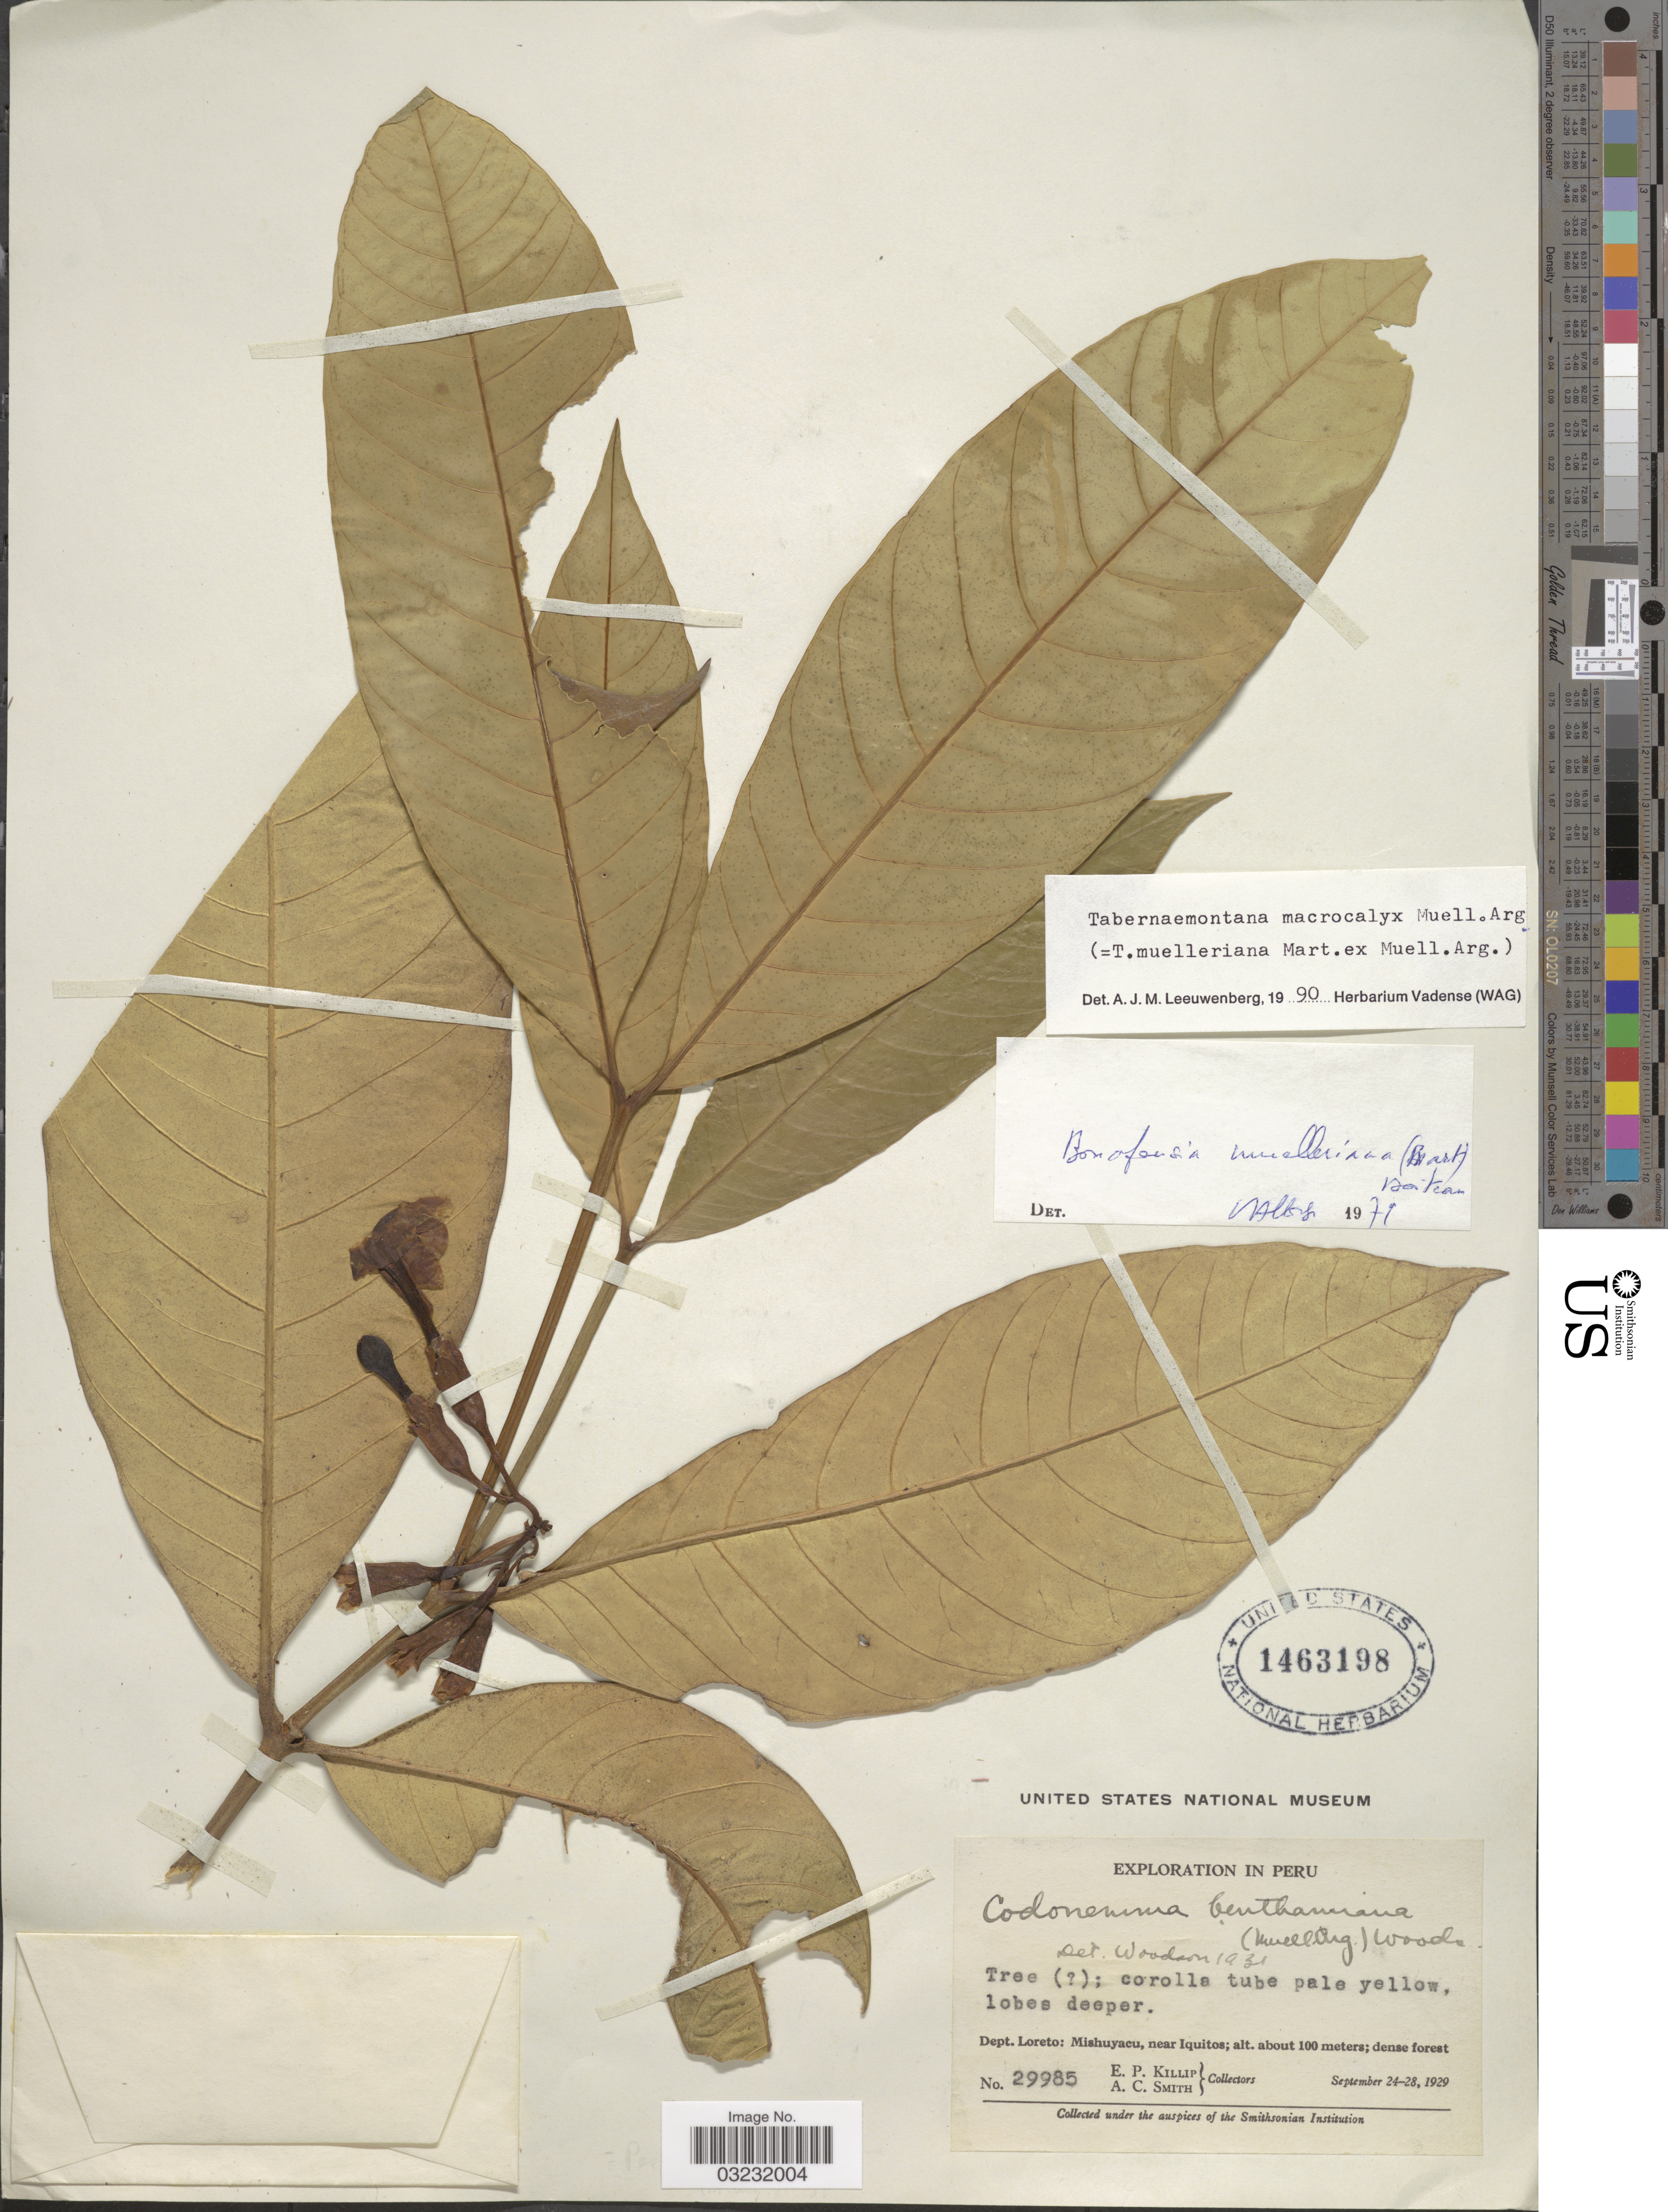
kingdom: Plantae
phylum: Tracheophyta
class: Magnoliopsida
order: Gentianales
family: Apocynaceae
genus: Tabernaemontana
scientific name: Tabernaemontana macrocalyx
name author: Müll. Arg.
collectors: E. P. Killip & A. C. Smith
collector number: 29985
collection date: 1929-09-24/1929-09-28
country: Peru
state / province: Loreto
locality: Dept. Loreto: Mishuyacu, near Iquitos.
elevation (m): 100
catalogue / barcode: US 1463198